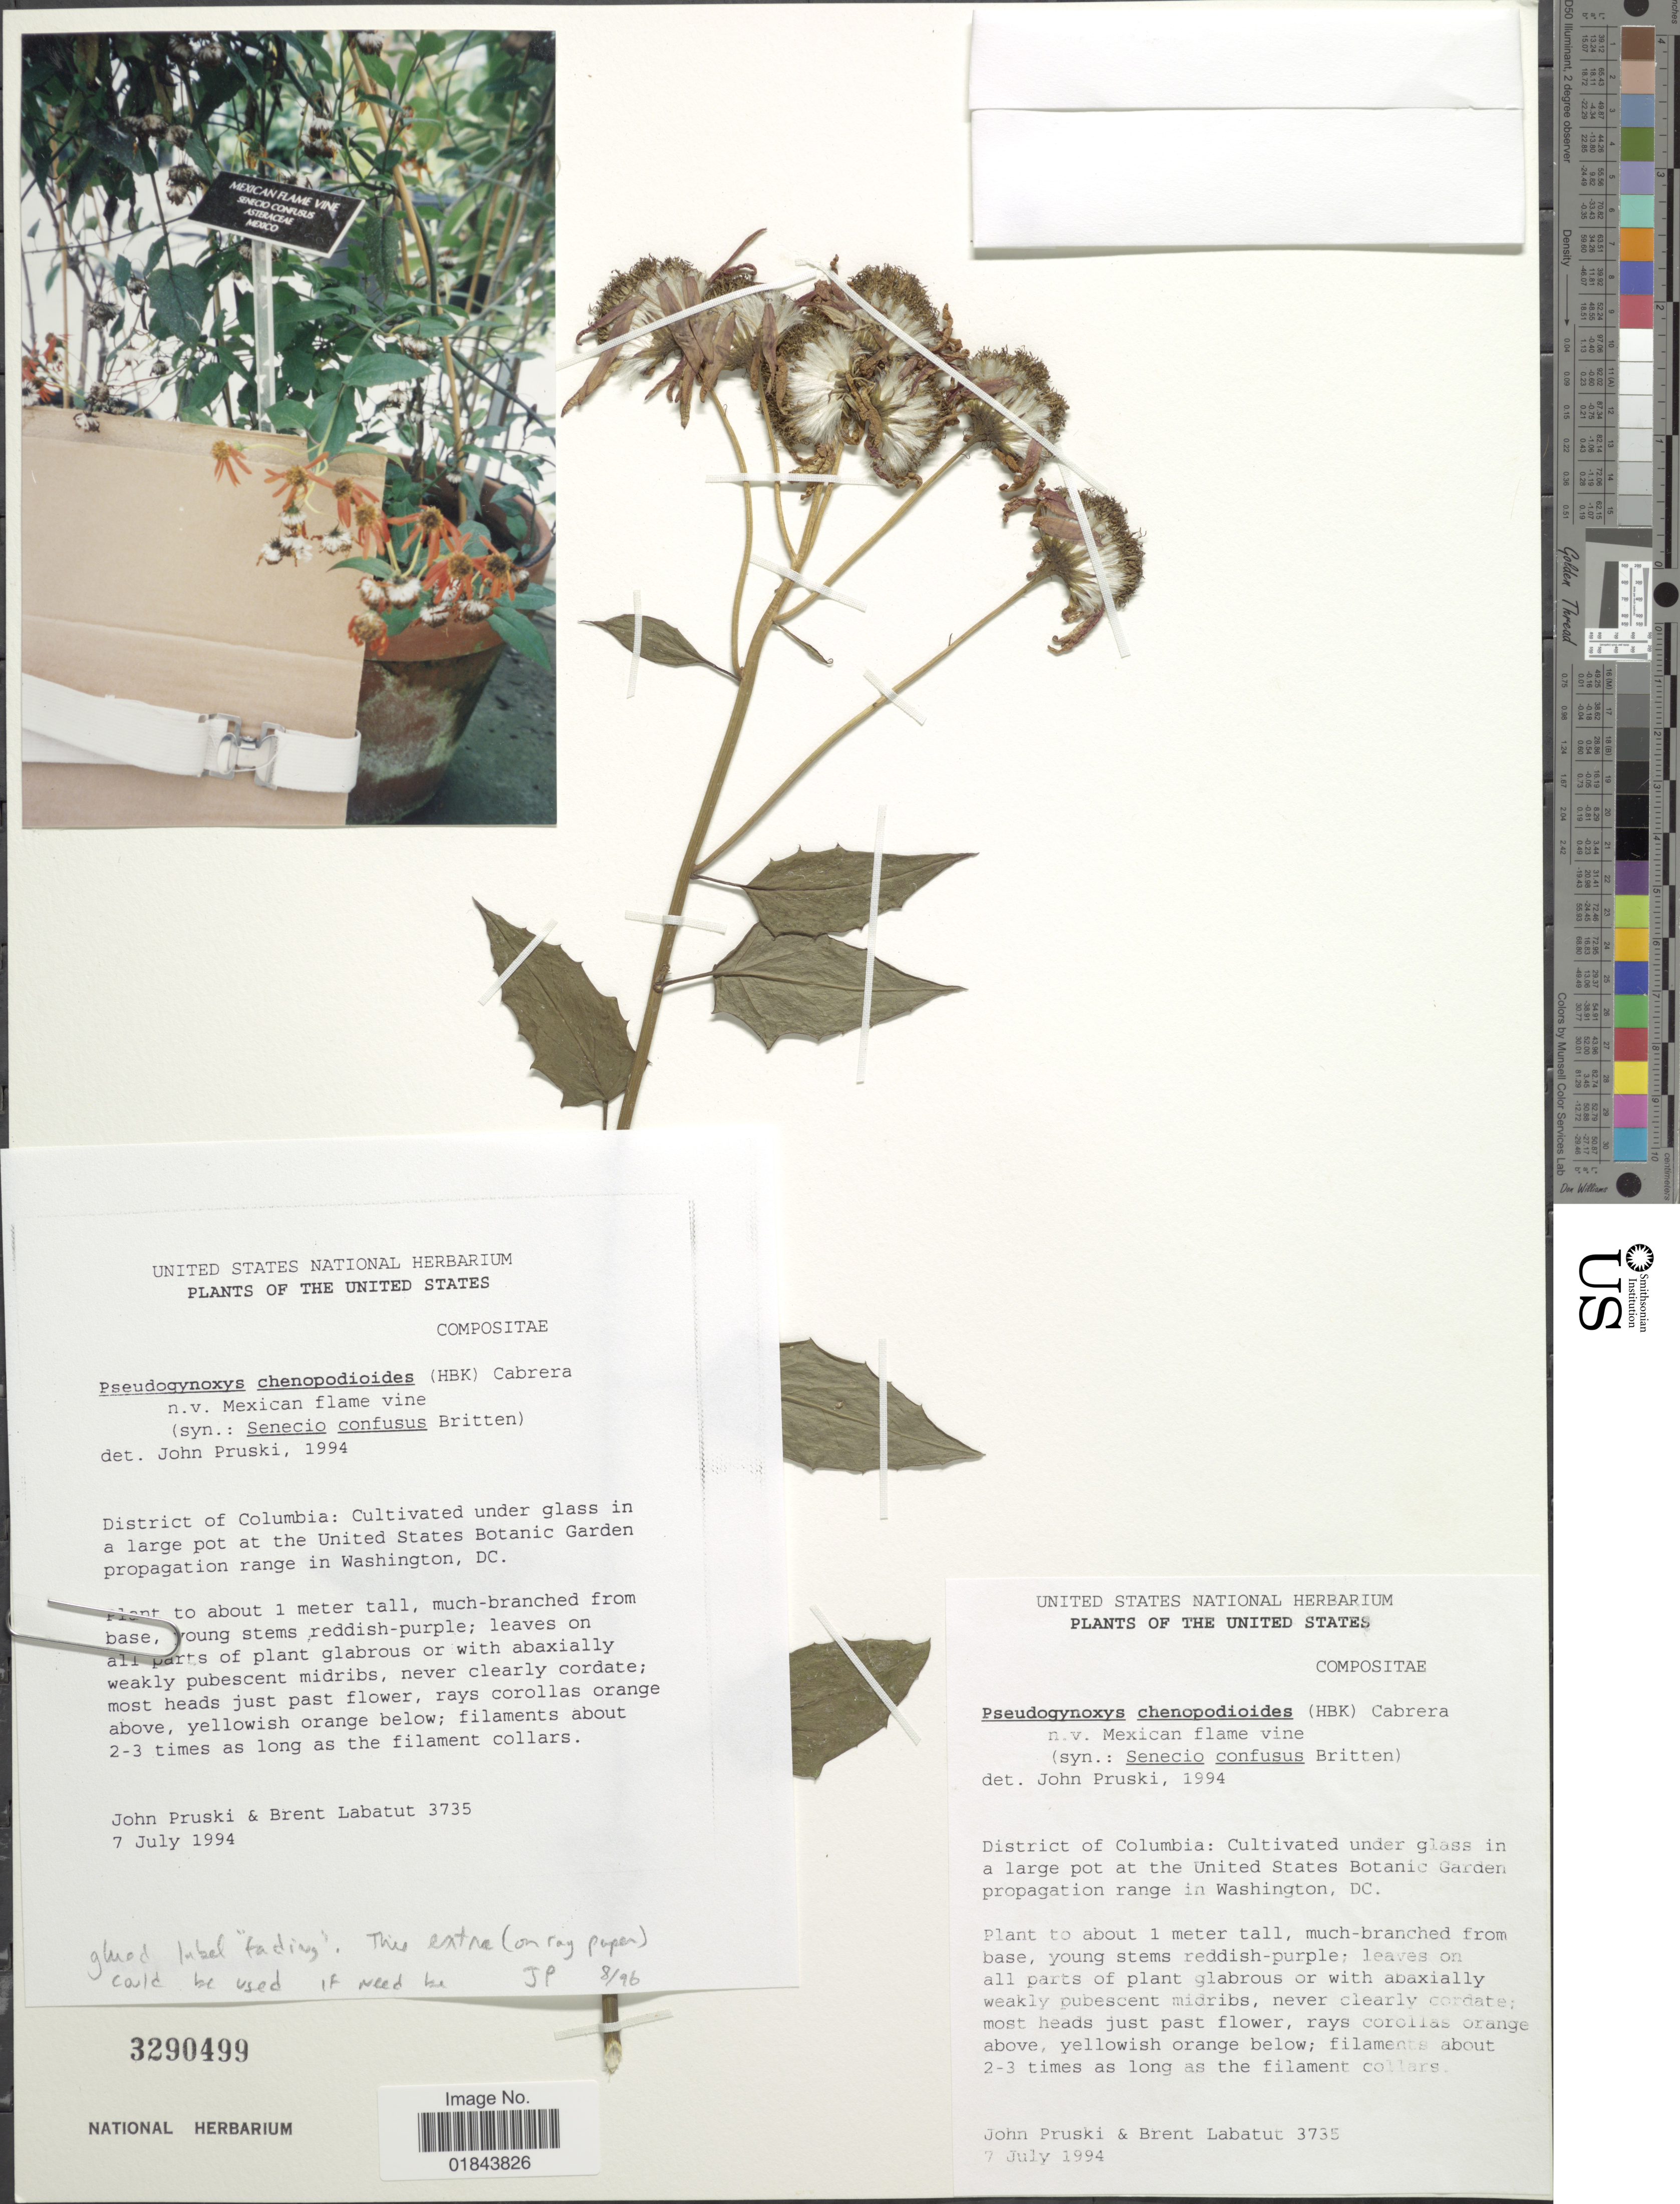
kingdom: Plantae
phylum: Tracheophyta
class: Magnoliopsida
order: Asterales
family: Asteraceae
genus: Pseudogynoxys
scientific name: Pseudogynoxys chenopodioides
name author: (Kunth) Cabrera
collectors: J. F. Pruski & B. Labatut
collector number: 3735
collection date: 1994-07-07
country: United States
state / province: District of Columbia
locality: District of Columbia: Cultivated under glass in a large pot at the United States Botanical Garden propagation range in Washington, DC.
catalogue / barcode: US 3290499